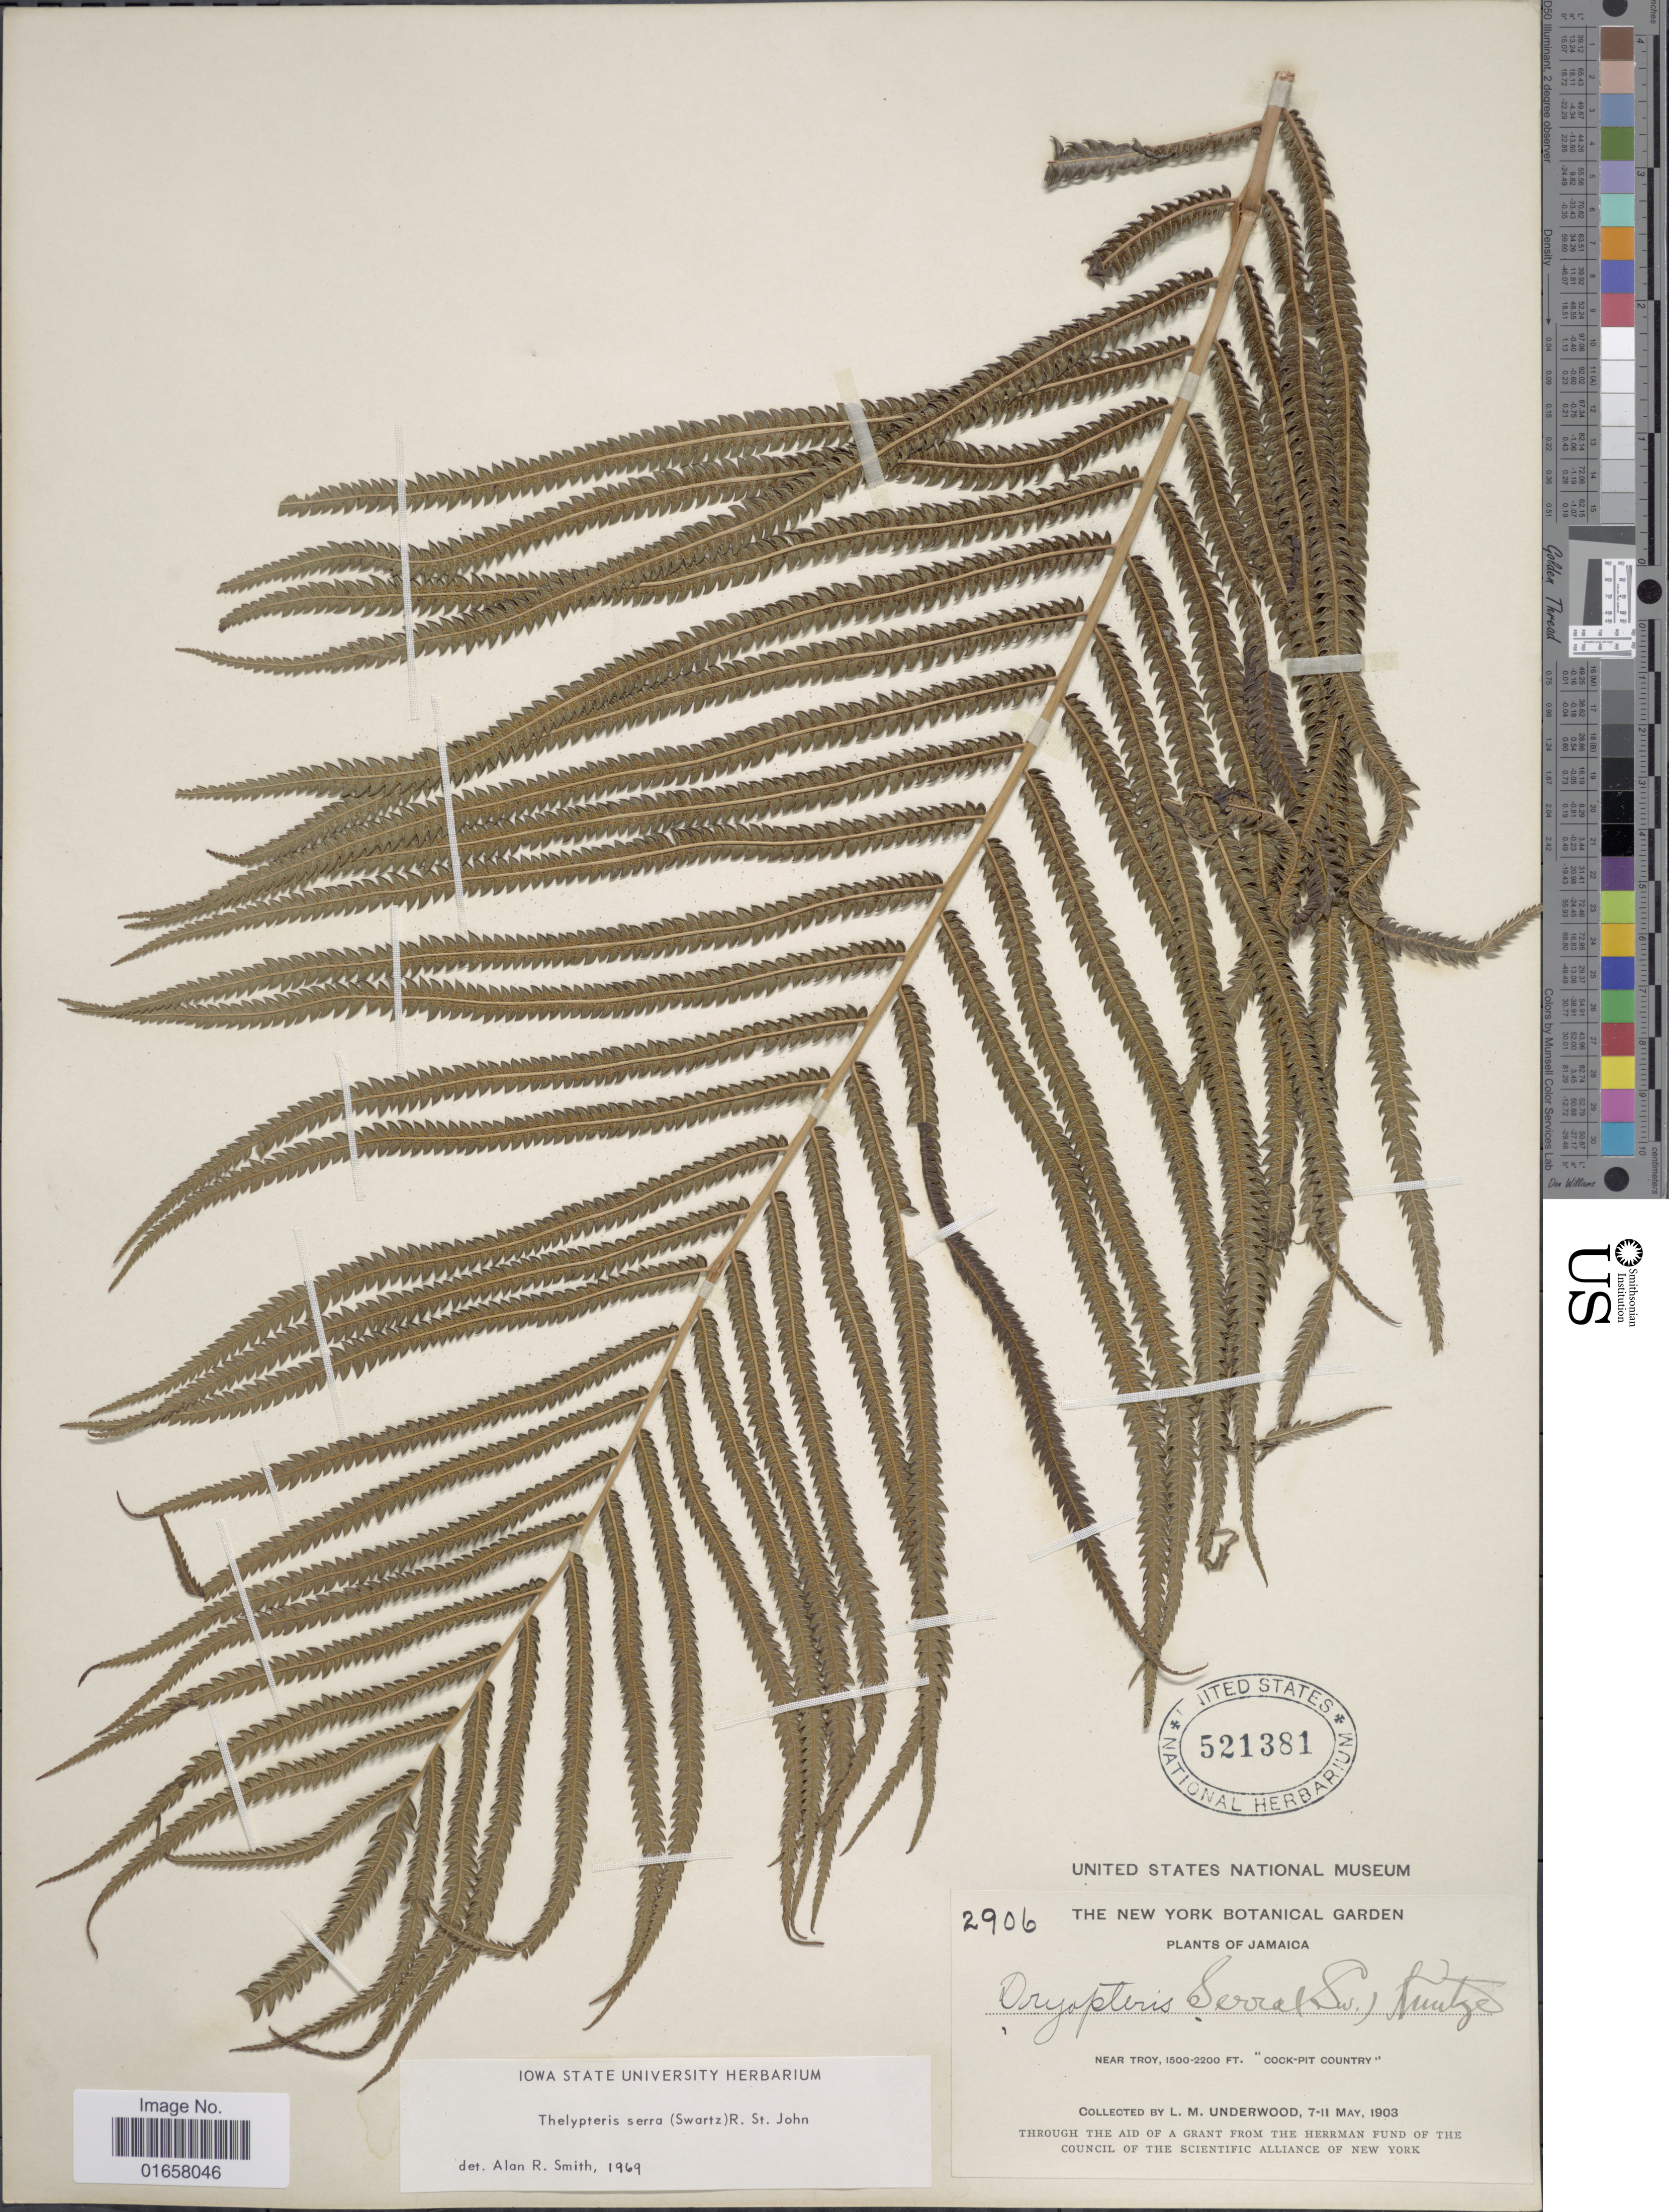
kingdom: Plantae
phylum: Tracheophyta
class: Polypodiopsida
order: Polypodiales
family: Thelypteridaceae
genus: Christella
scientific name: Christella serra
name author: (Sw.) Holttum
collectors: L. M. Underwood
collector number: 2906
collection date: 1903-05-07/1903-05-11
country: Jamaica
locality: Jamaica, near Troy, "Cock-pit Country".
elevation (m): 457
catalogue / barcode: US 521381